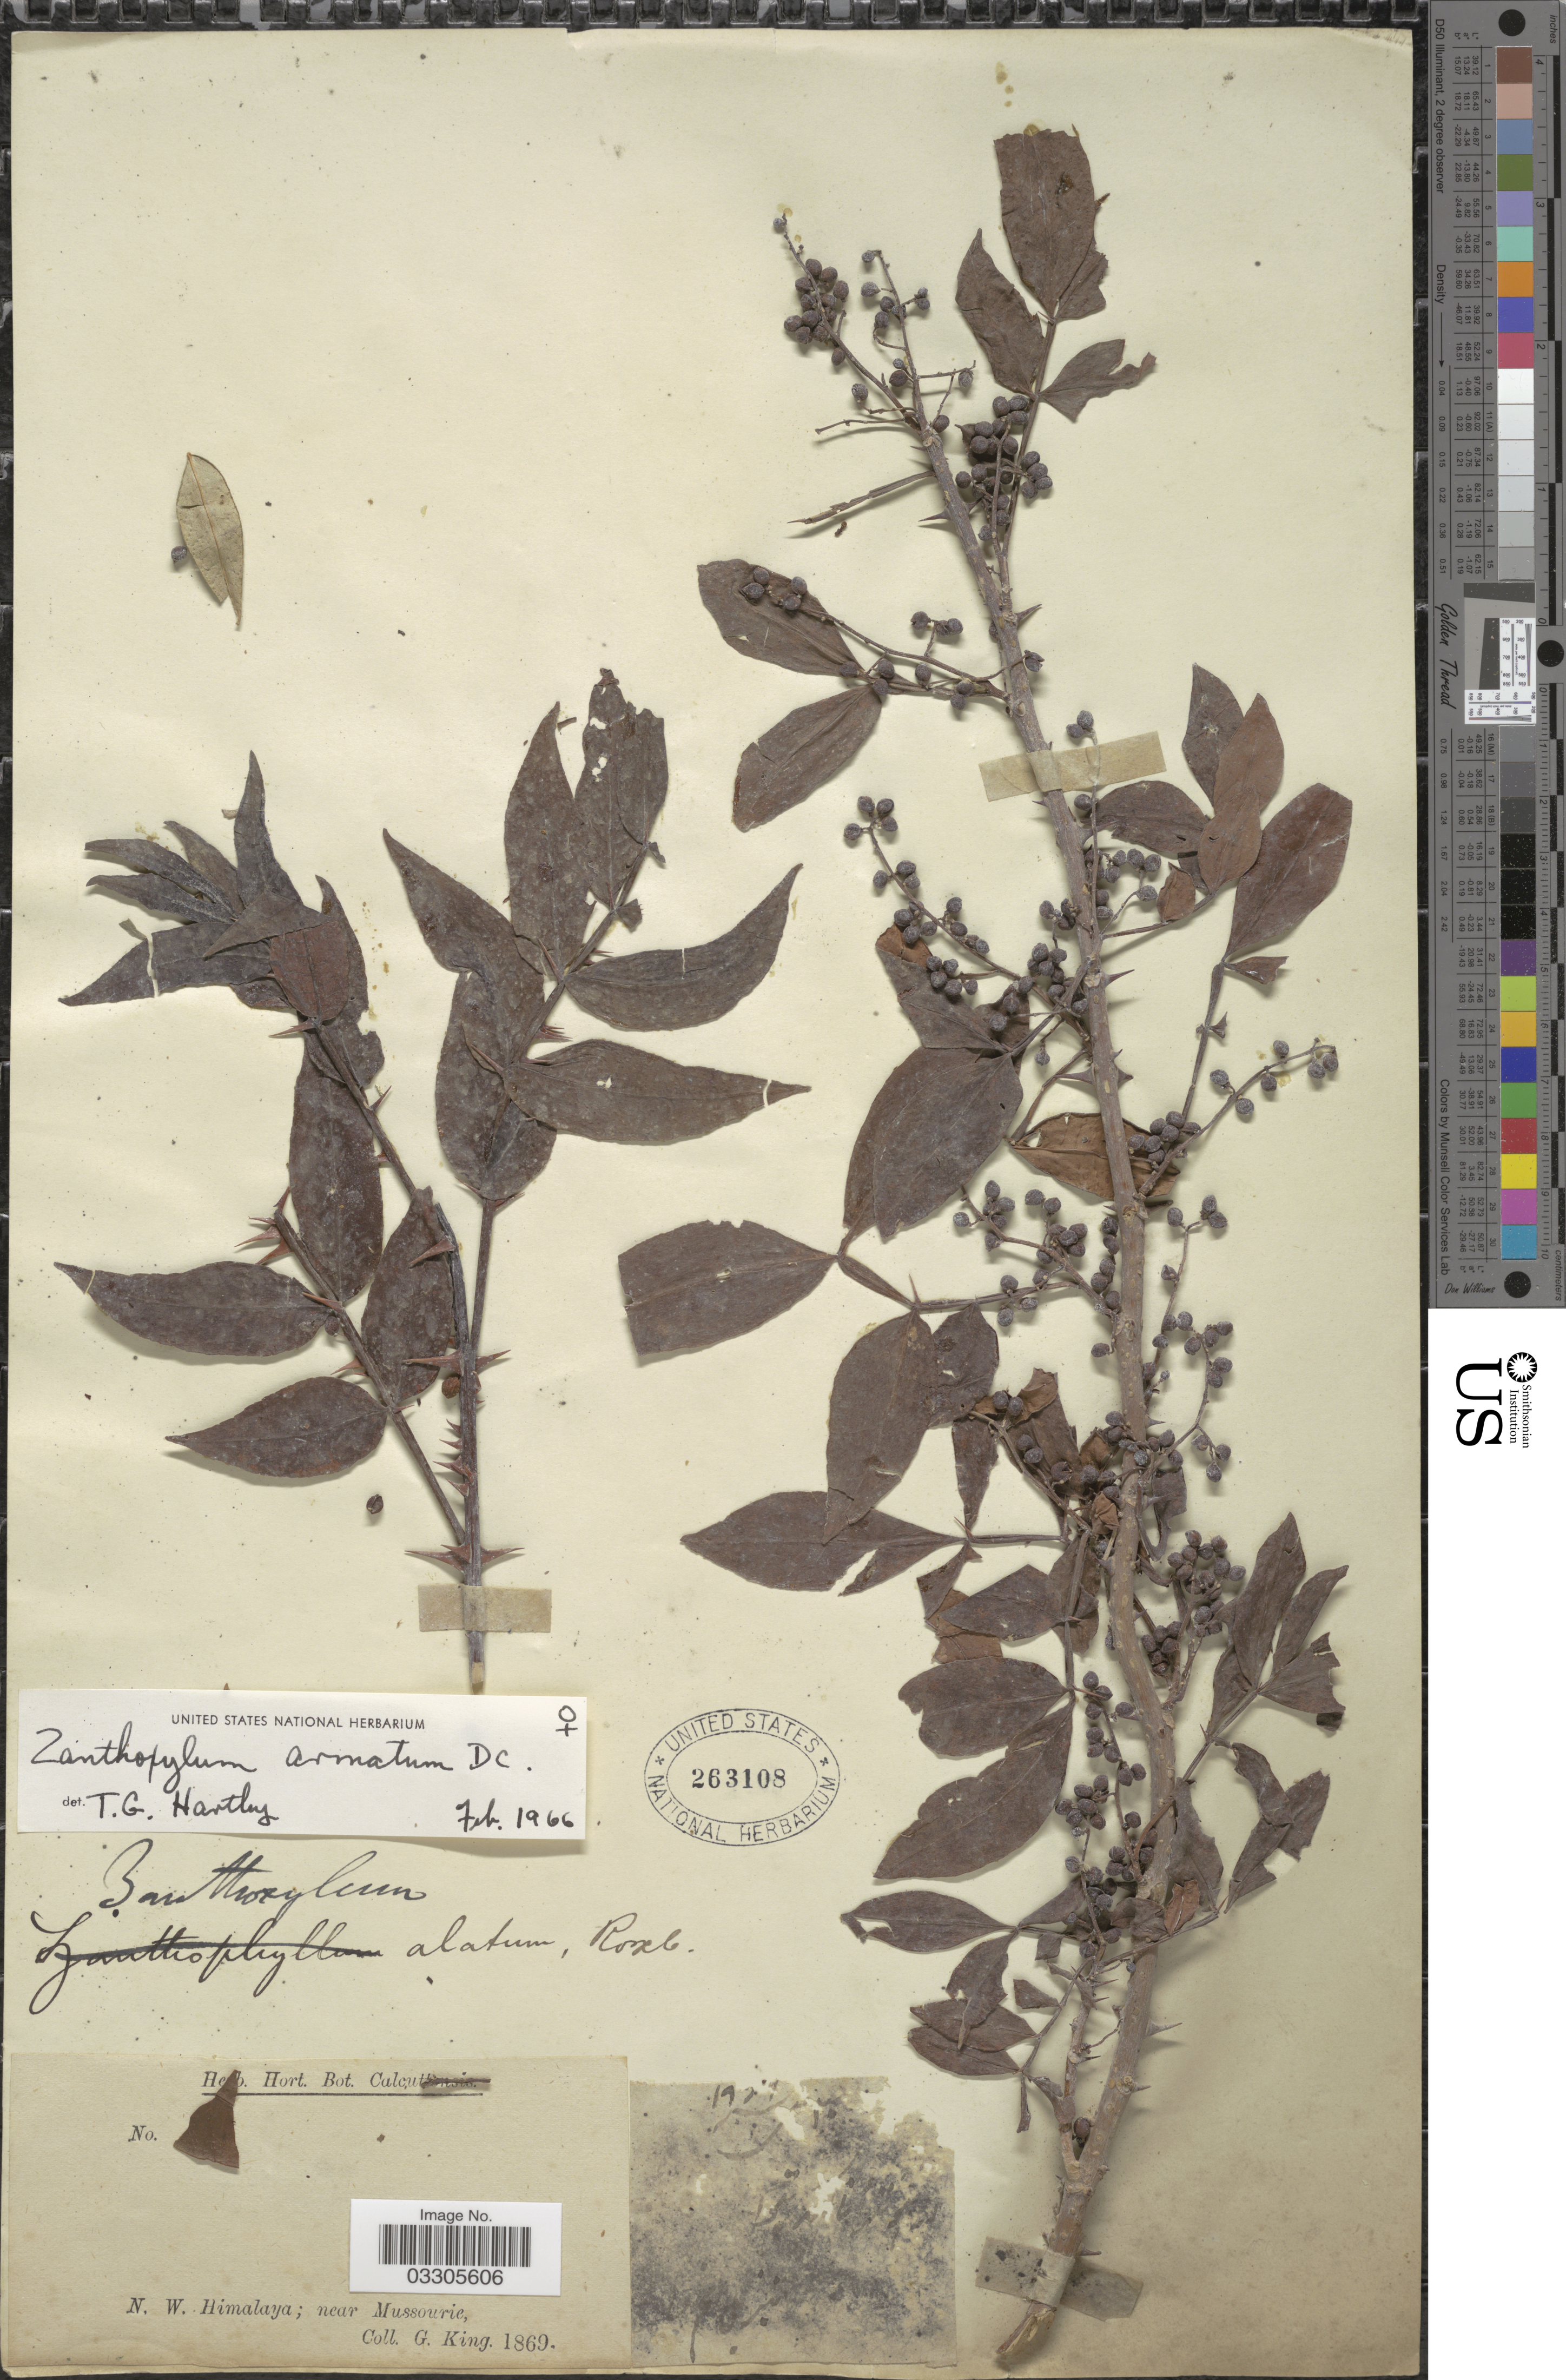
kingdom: Plantae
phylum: Tracheophyta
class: Magnoliopsida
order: Sapindales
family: Rutaceae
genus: Zanthoxylum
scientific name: Zanthoxylum armatum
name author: DC.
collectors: G. King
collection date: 1869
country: India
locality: N.W. Himalaya; near Mussourie.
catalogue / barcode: US 263108